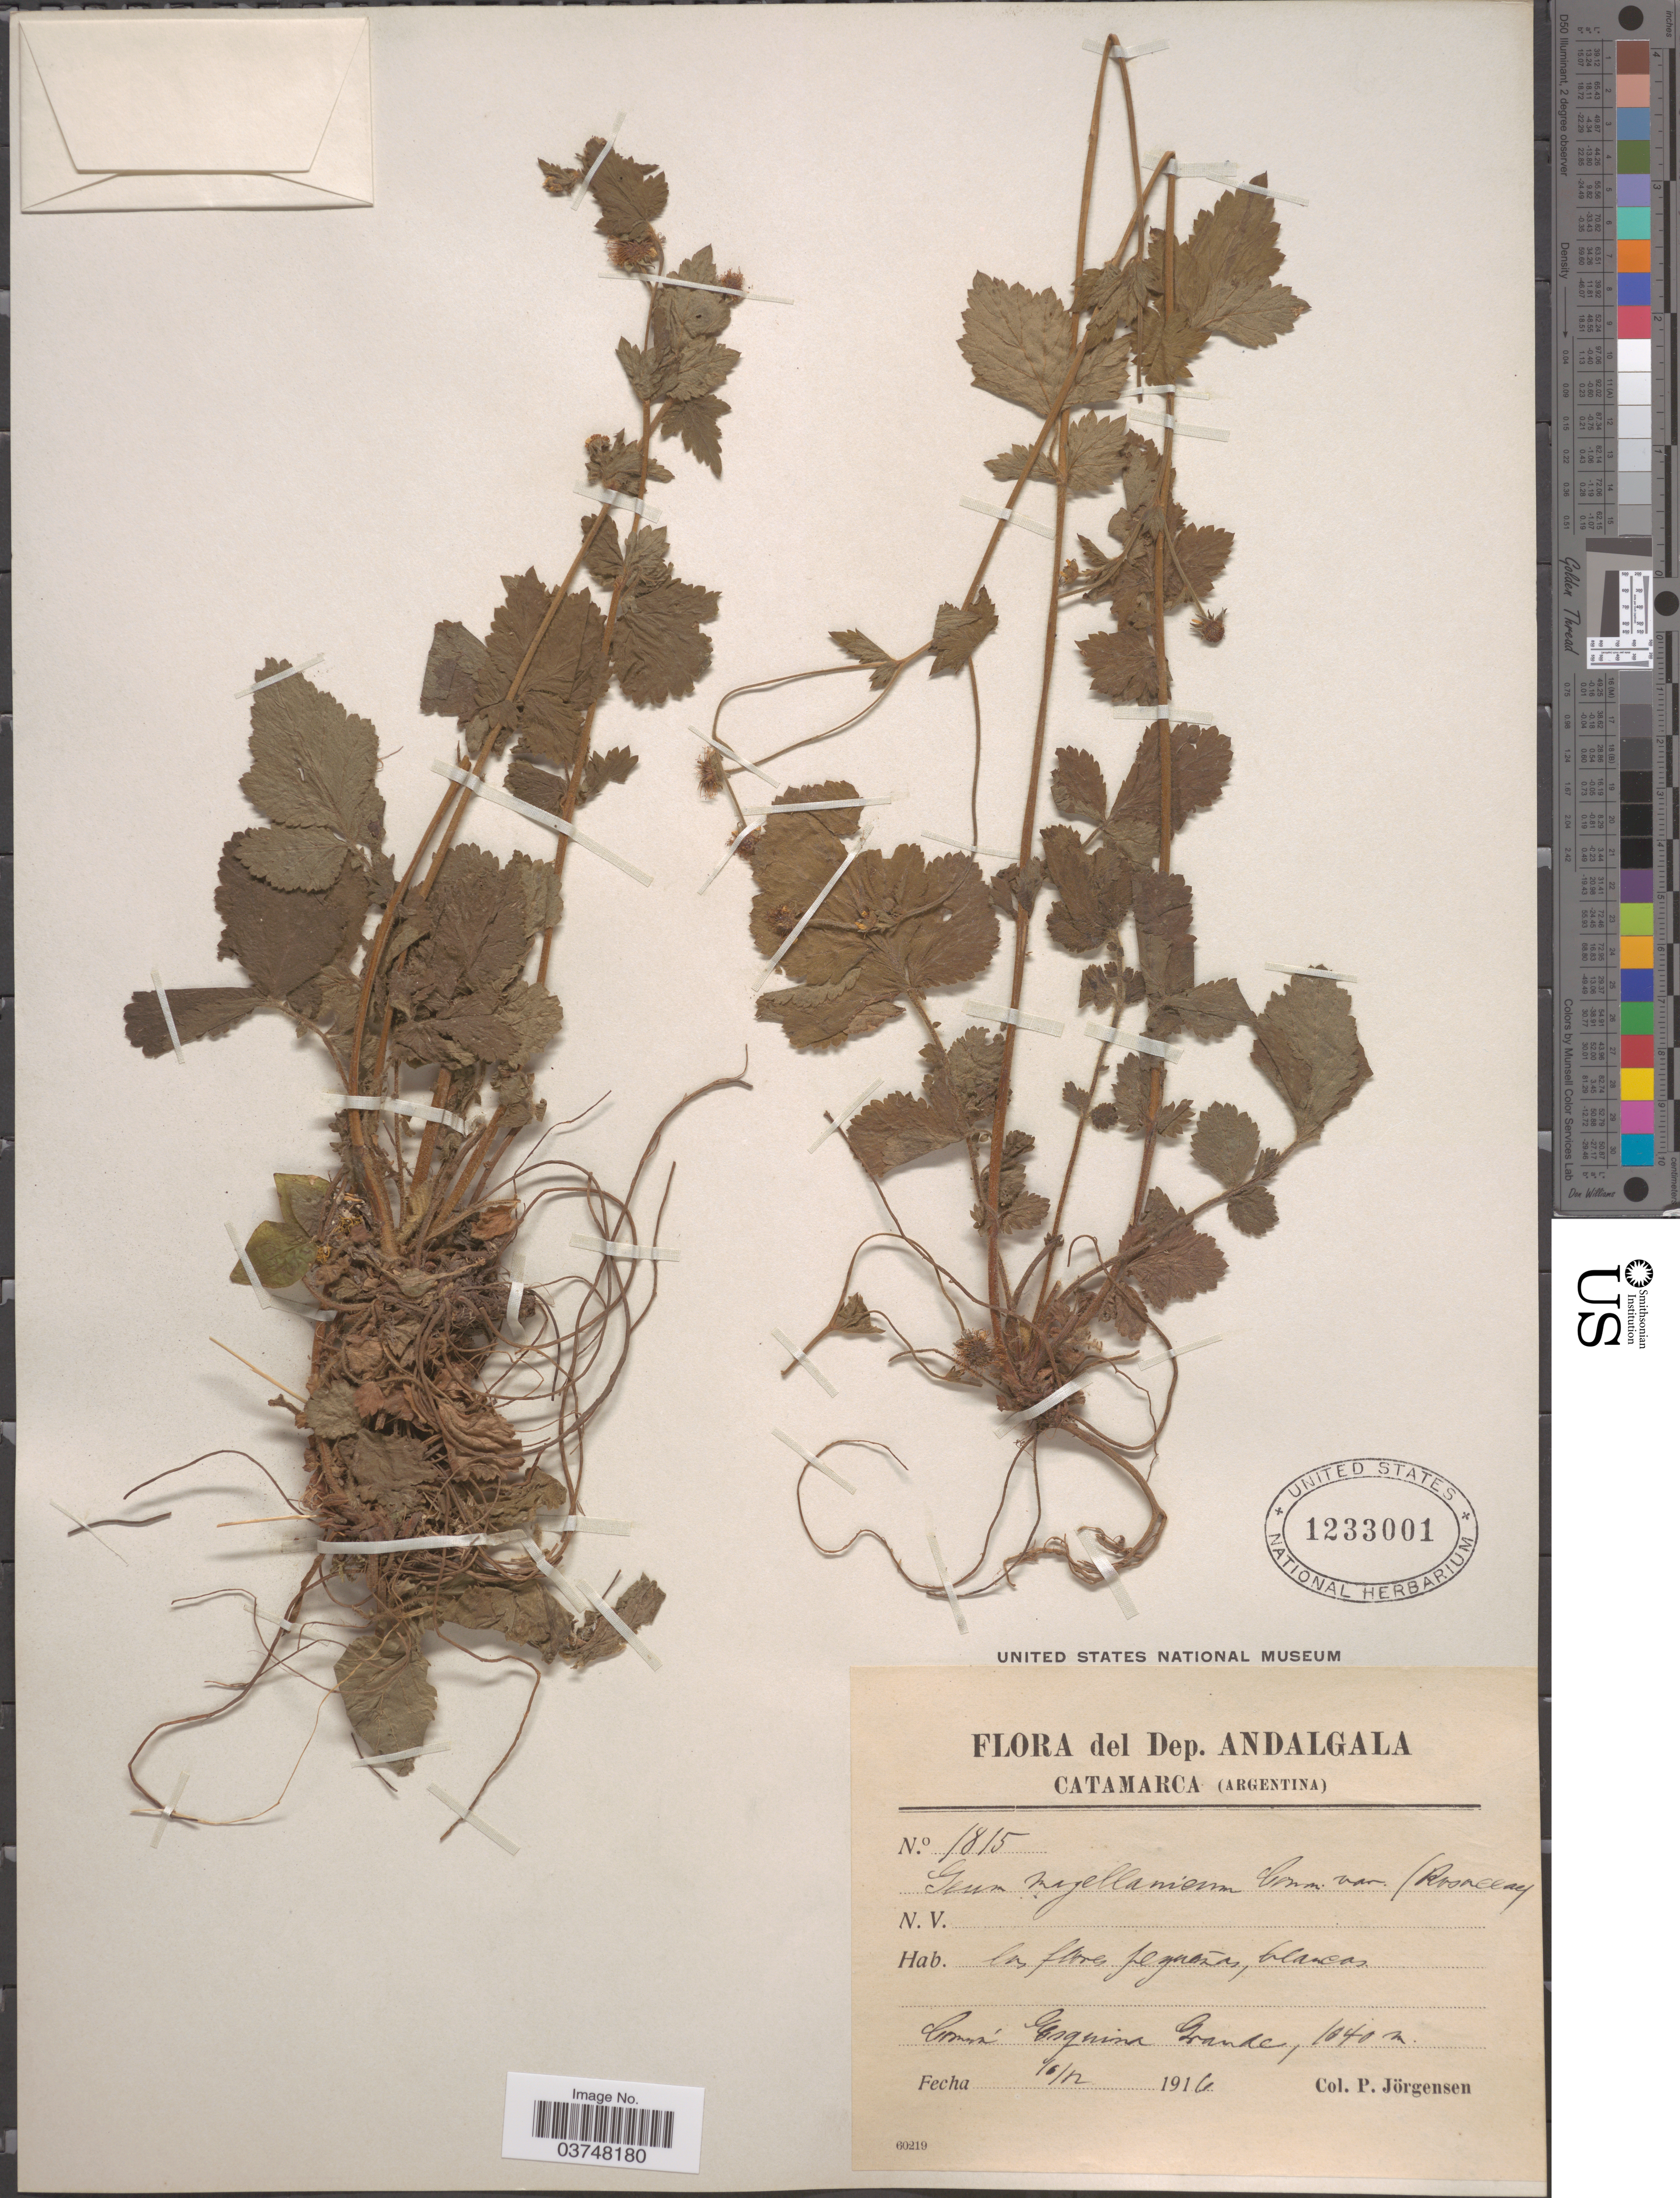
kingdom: Plantae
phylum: Tracheophyta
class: Magnoliopsida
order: Rosales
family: Rosaceae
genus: Geum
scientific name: Geum magellanicum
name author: Comm. ex Pers.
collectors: P. Jörgensen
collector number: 1815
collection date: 1916-12-16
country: Argentina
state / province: Catamarca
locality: Dep. Andalgala. Común Esquina Grande.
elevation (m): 1040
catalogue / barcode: US 1233001